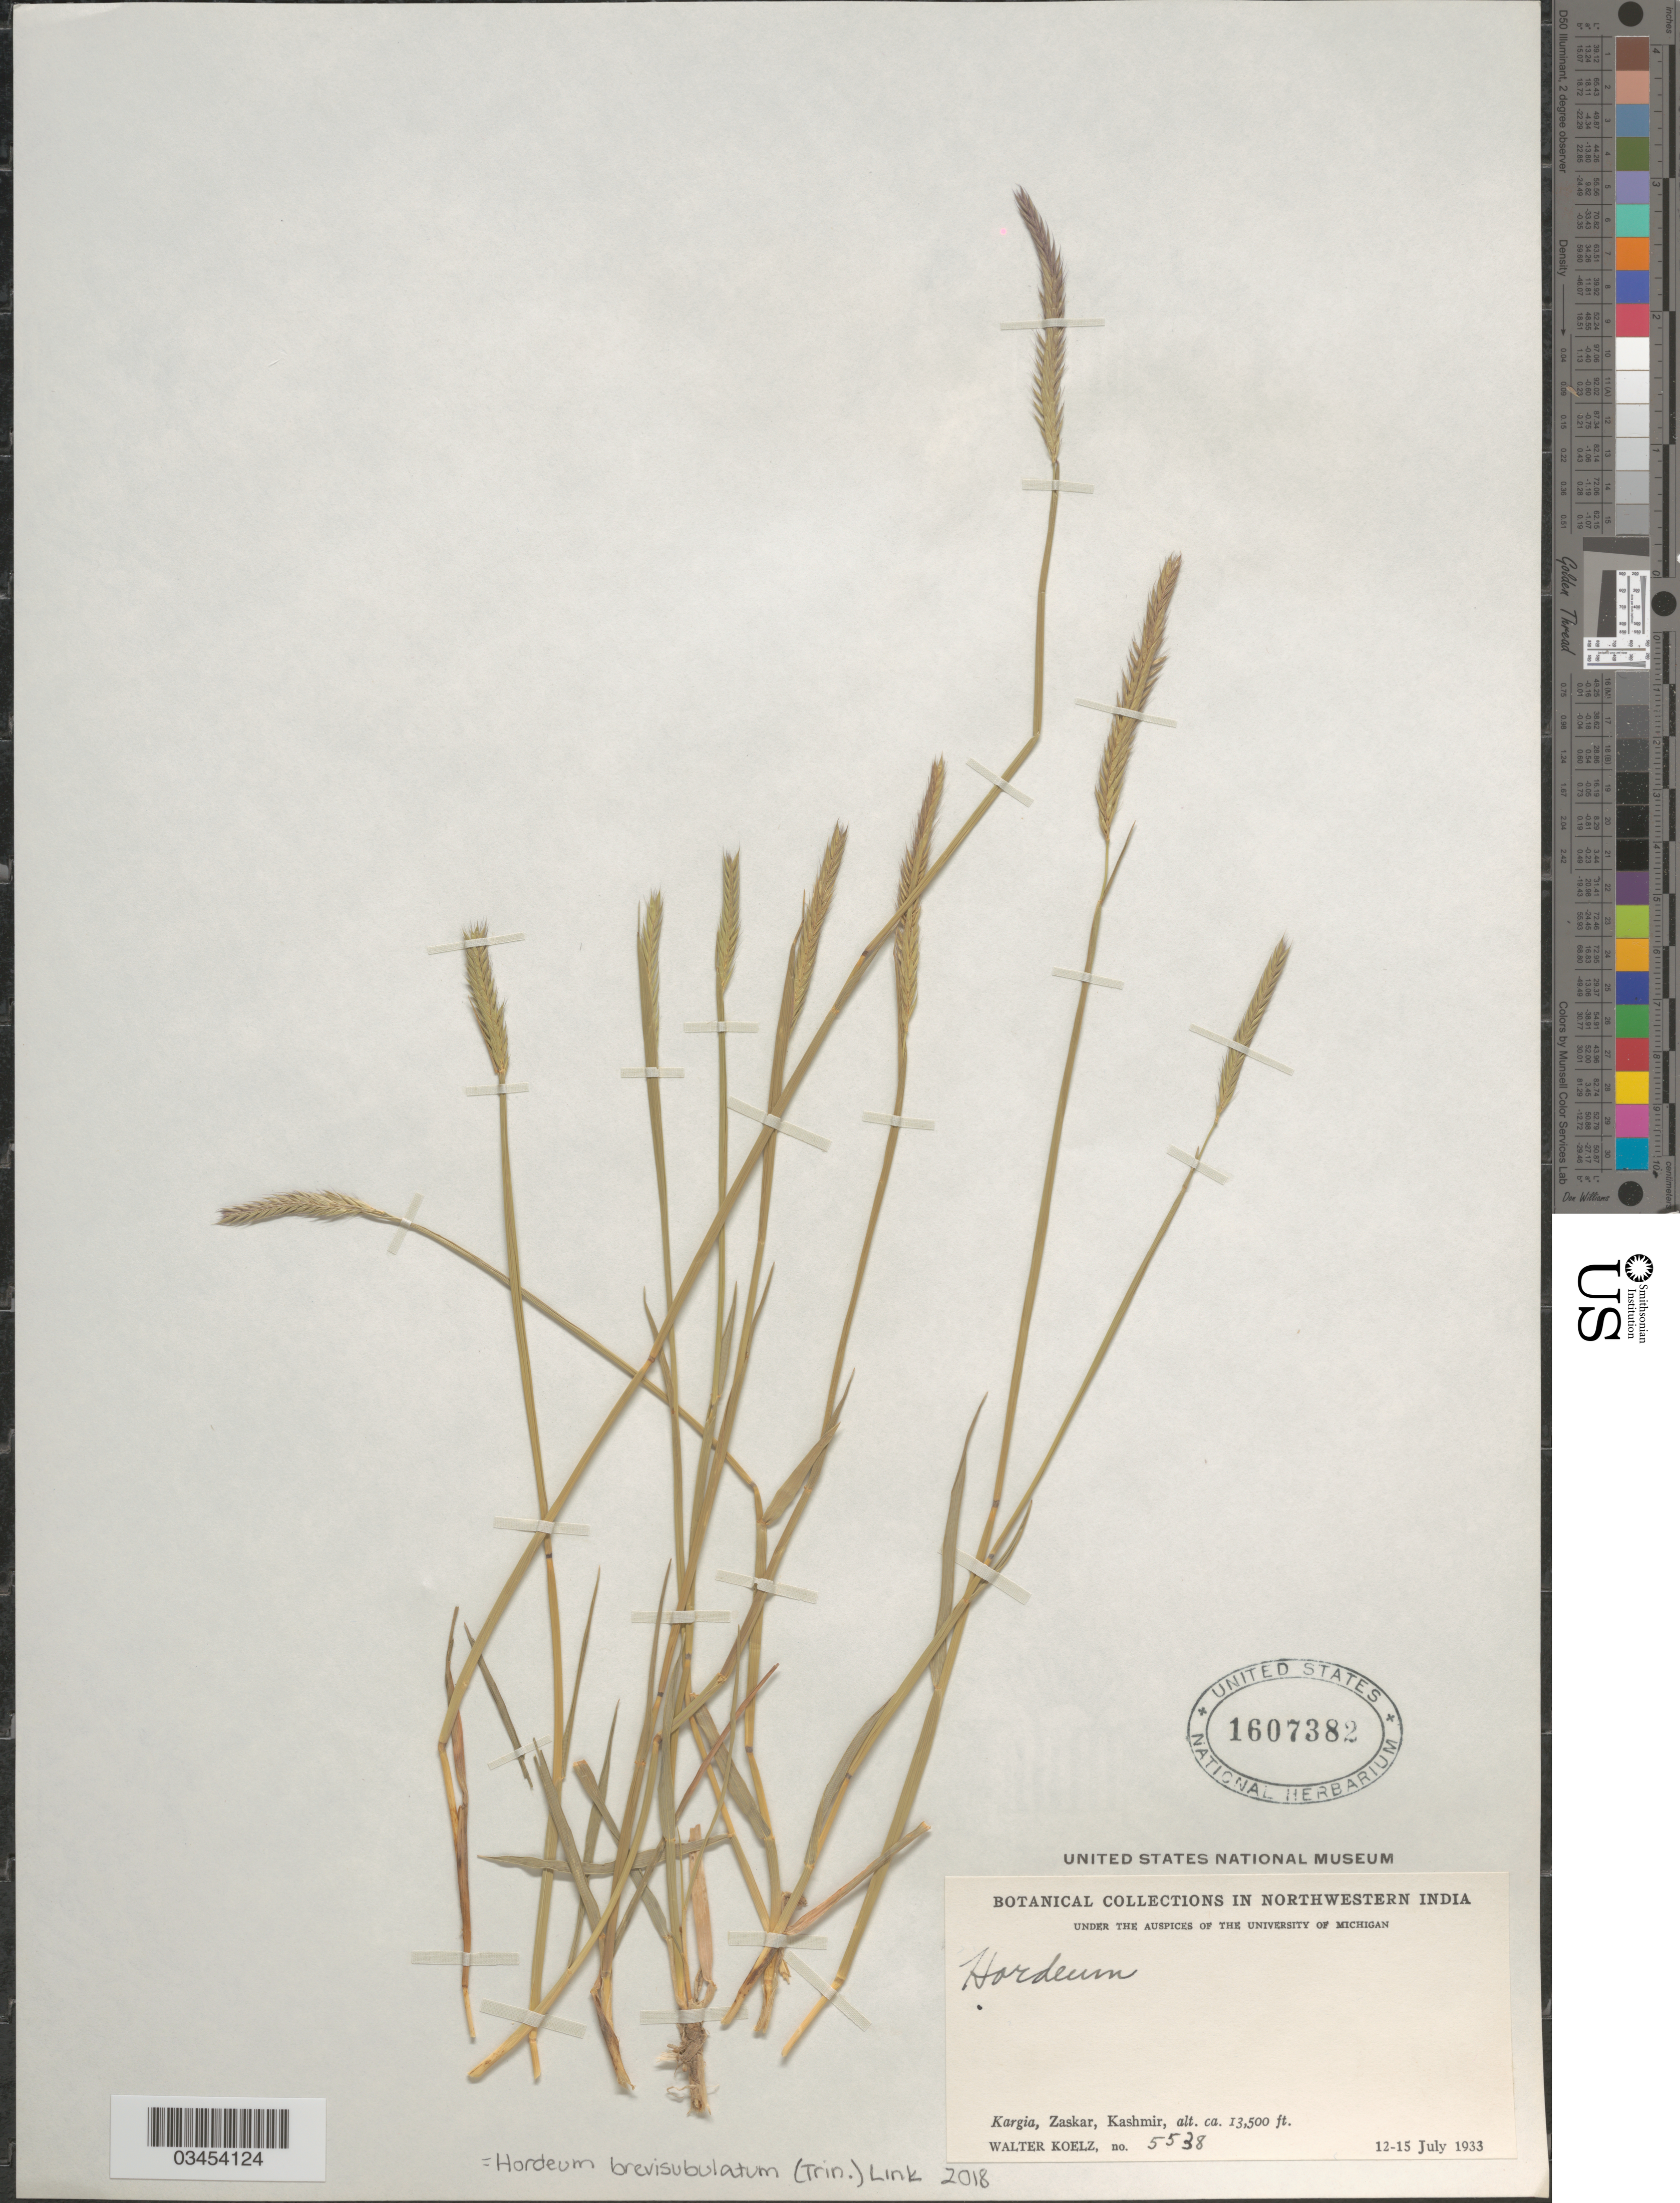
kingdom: Plantae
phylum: Tracheophyta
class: Liliopsida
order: Poales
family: Poaceae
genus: Hordeum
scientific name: Hordeum brevisubulatum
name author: (Trin.) Link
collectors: W. N. Koelz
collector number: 5538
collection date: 1933-07-12/1933-07-15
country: India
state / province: Jammu and Kashmir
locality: In Northwestern India. Kargia, Zaskar, Kashmir.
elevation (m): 4115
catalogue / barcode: US 1607382